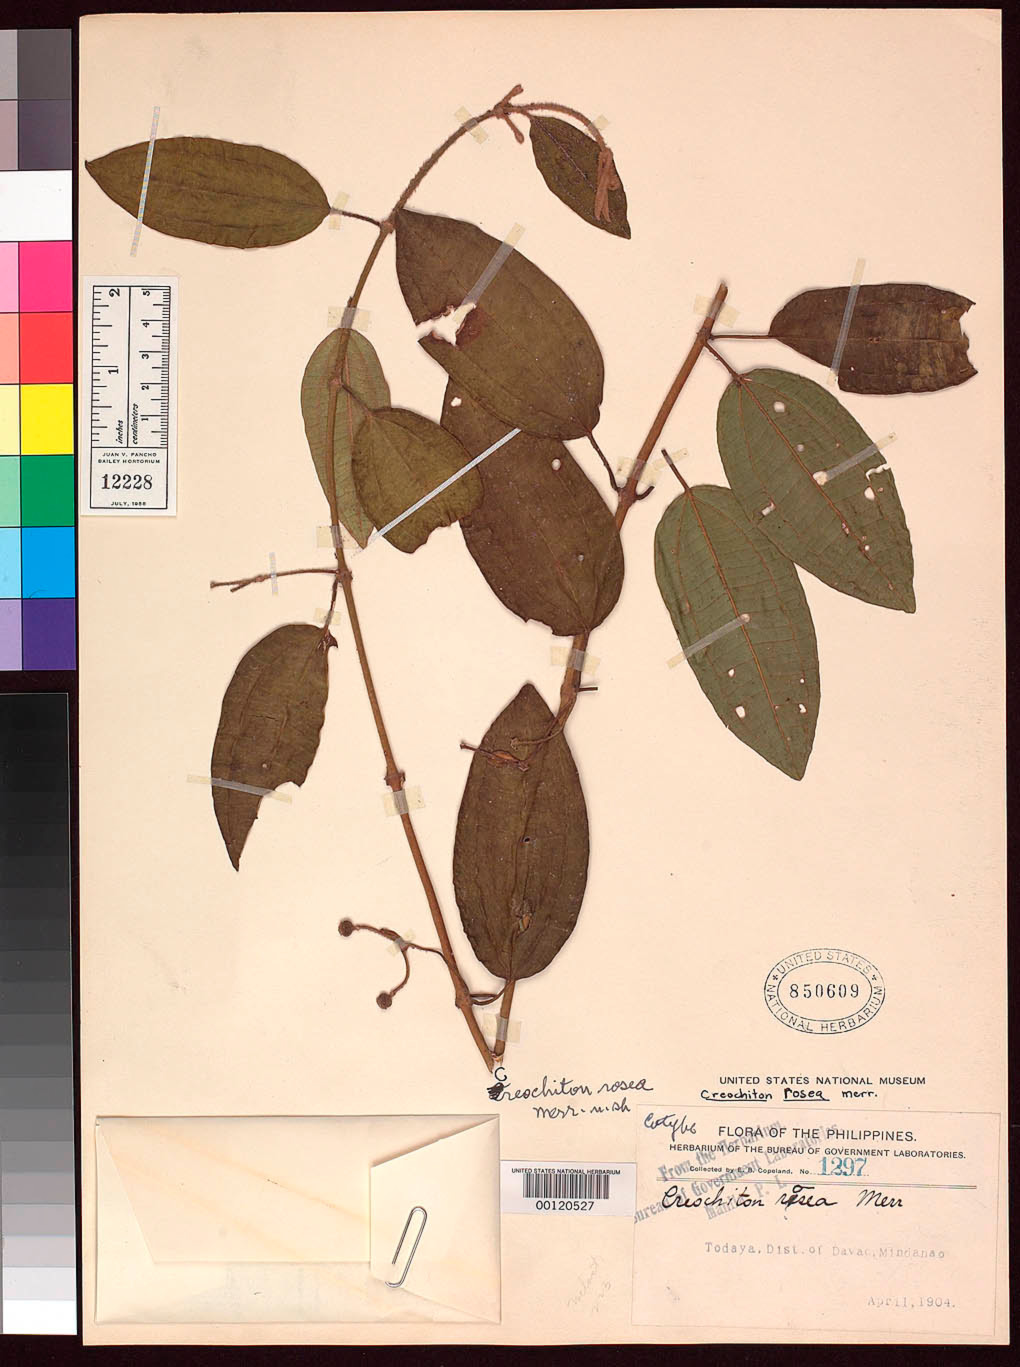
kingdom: Plantae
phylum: Tracheophyta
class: Magnoliopsida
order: Myrtales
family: Melastomataceae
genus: Creochiton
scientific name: Creochiton rosea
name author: Merr.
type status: Isotype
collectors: E. B. Copeland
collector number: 1297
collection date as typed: Apr 1904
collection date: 1904-04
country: Philippines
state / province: Davao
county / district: Davao del Sur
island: Mindanao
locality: Todaya.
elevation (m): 1200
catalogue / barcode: US 850609